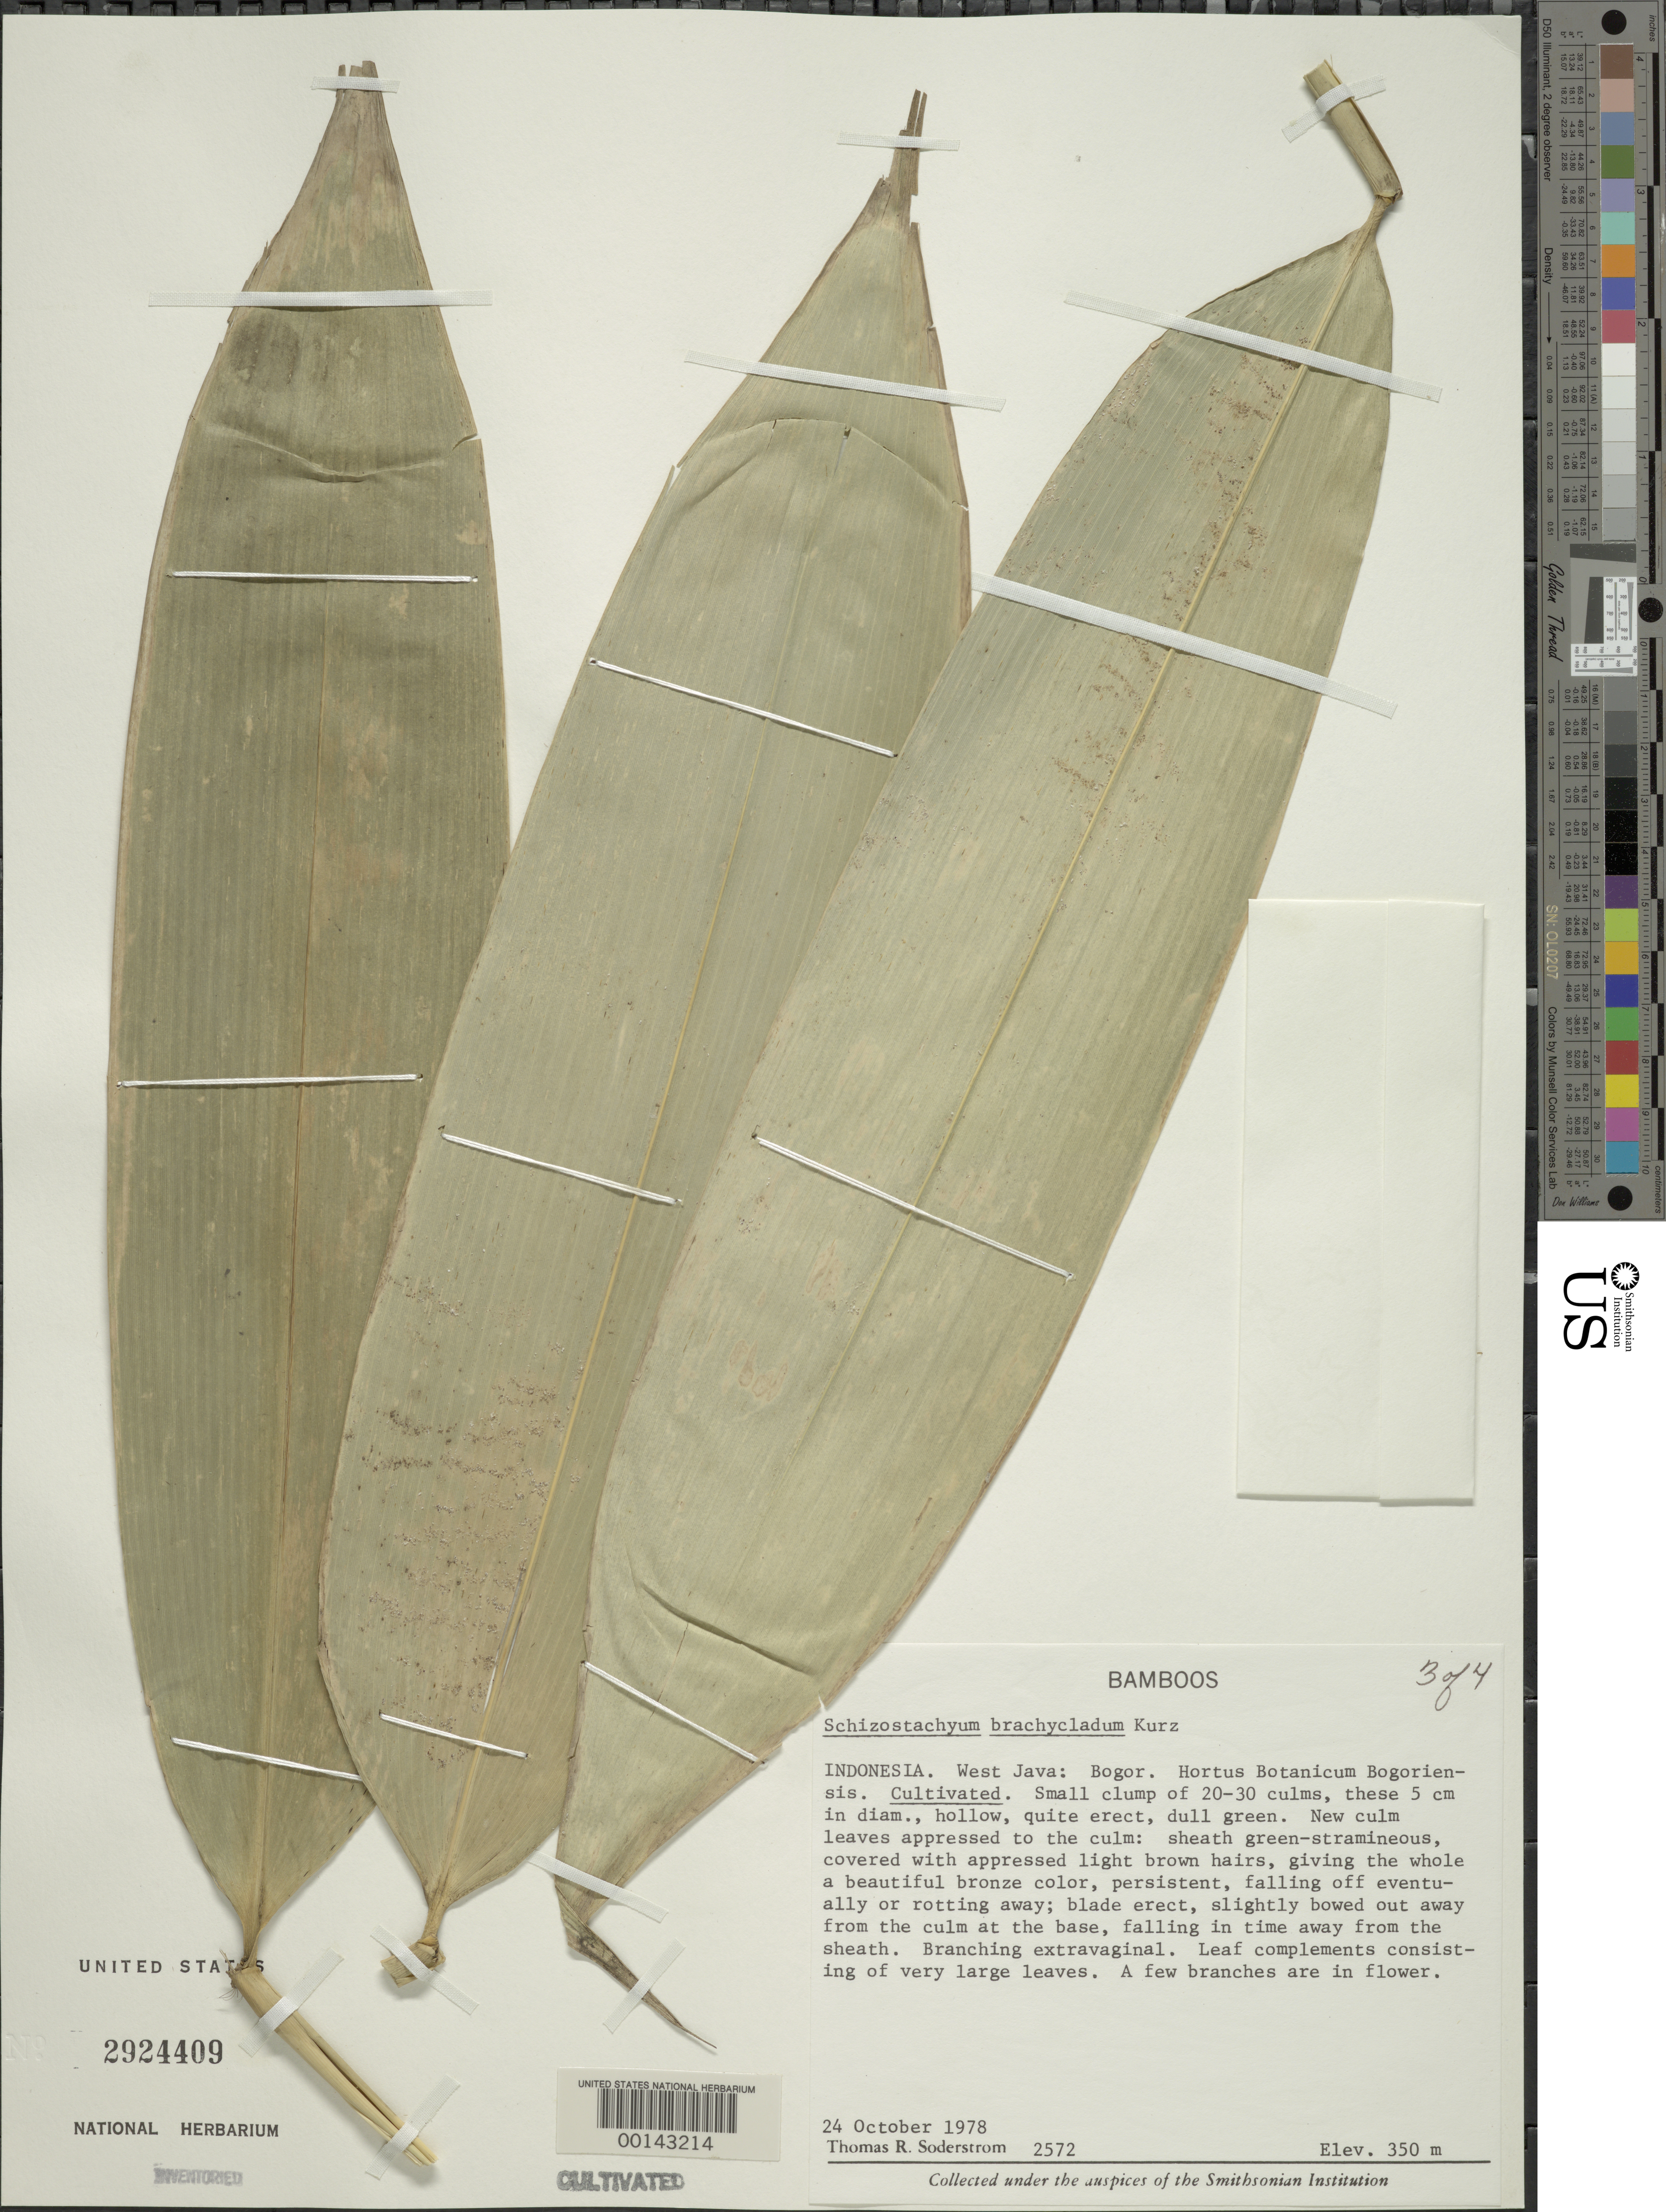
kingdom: Plantae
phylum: Tracheophyta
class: Liliopsida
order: Poales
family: Poaceae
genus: Schizostachyum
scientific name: Schizostachyum brachycladum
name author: (Kurz ex Munro) Kurz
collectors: T. R. Soderstrom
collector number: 2572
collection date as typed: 24 Oct 1978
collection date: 1978-10-24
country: Indonesia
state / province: Java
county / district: Jawa Barat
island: Java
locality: Bogor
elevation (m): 350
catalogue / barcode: US 2924409